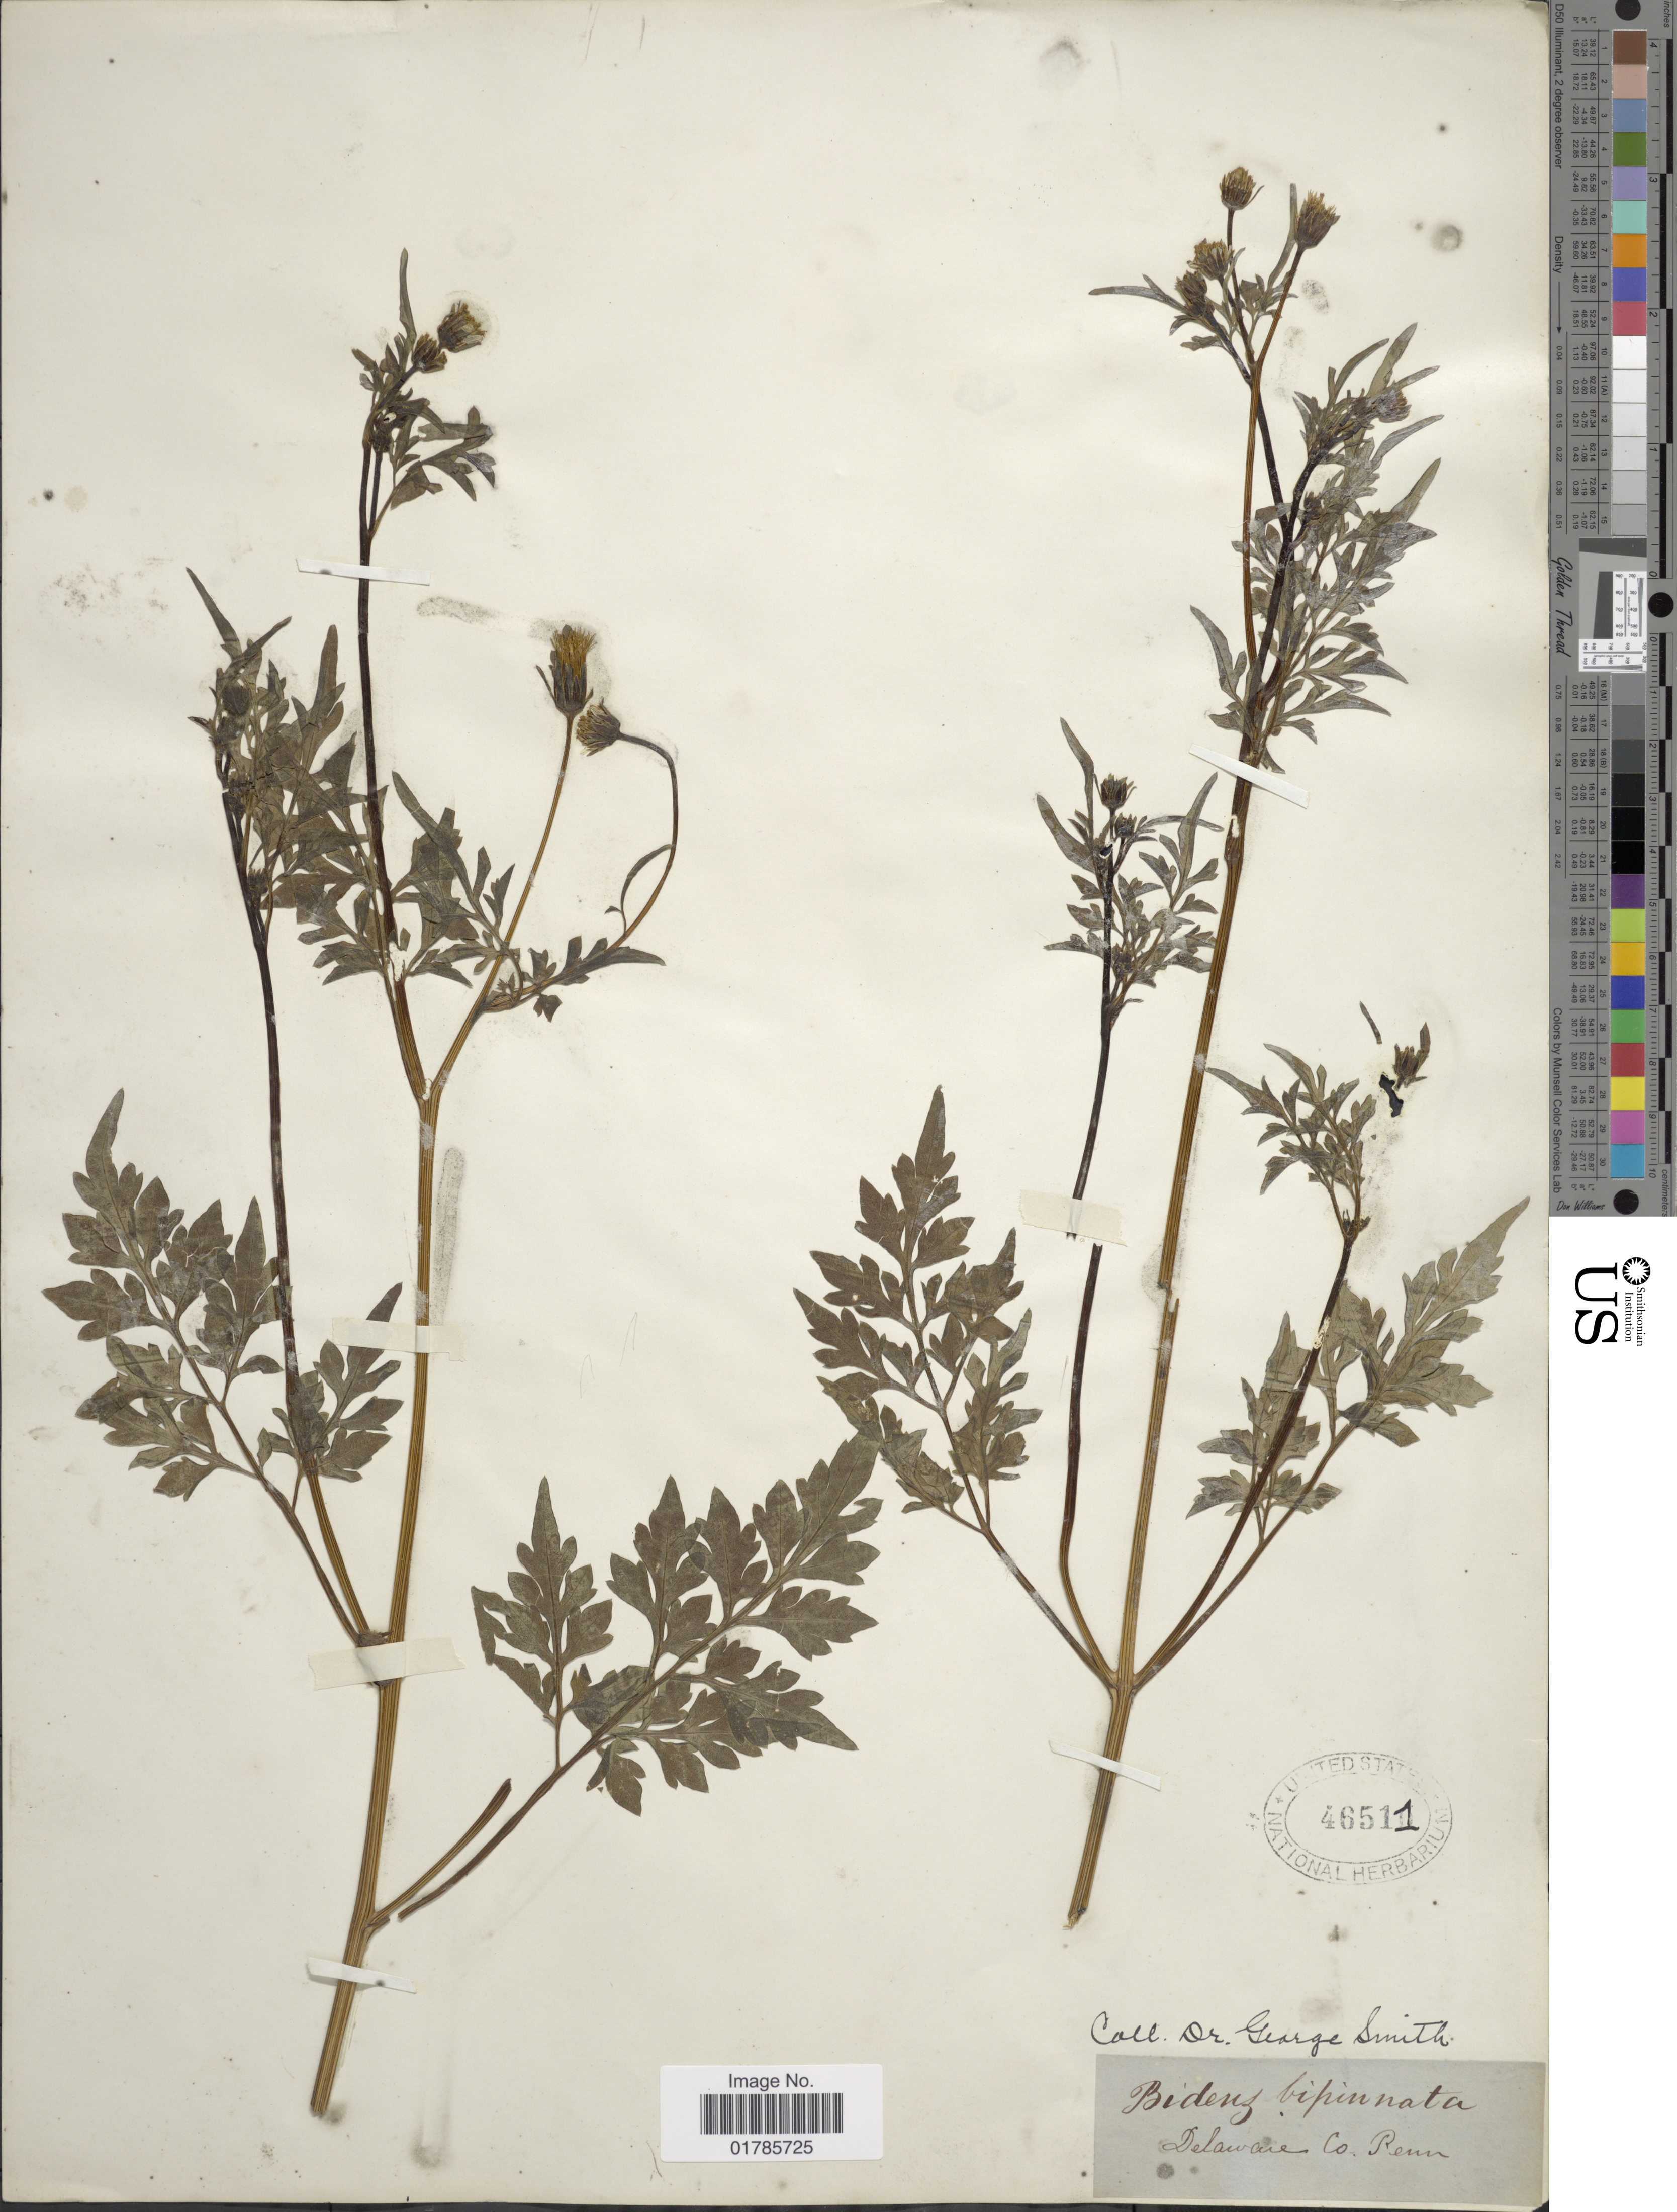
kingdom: Plantae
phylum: Tracheophyta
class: Magnoliopsida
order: Asterales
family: Asteraceae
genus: Bidens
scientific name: Bidens bipinnata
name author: L.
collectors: G. Smith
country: United States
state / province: Pennsylvania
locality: Delaware Co., Penn.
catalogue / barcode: US 46511